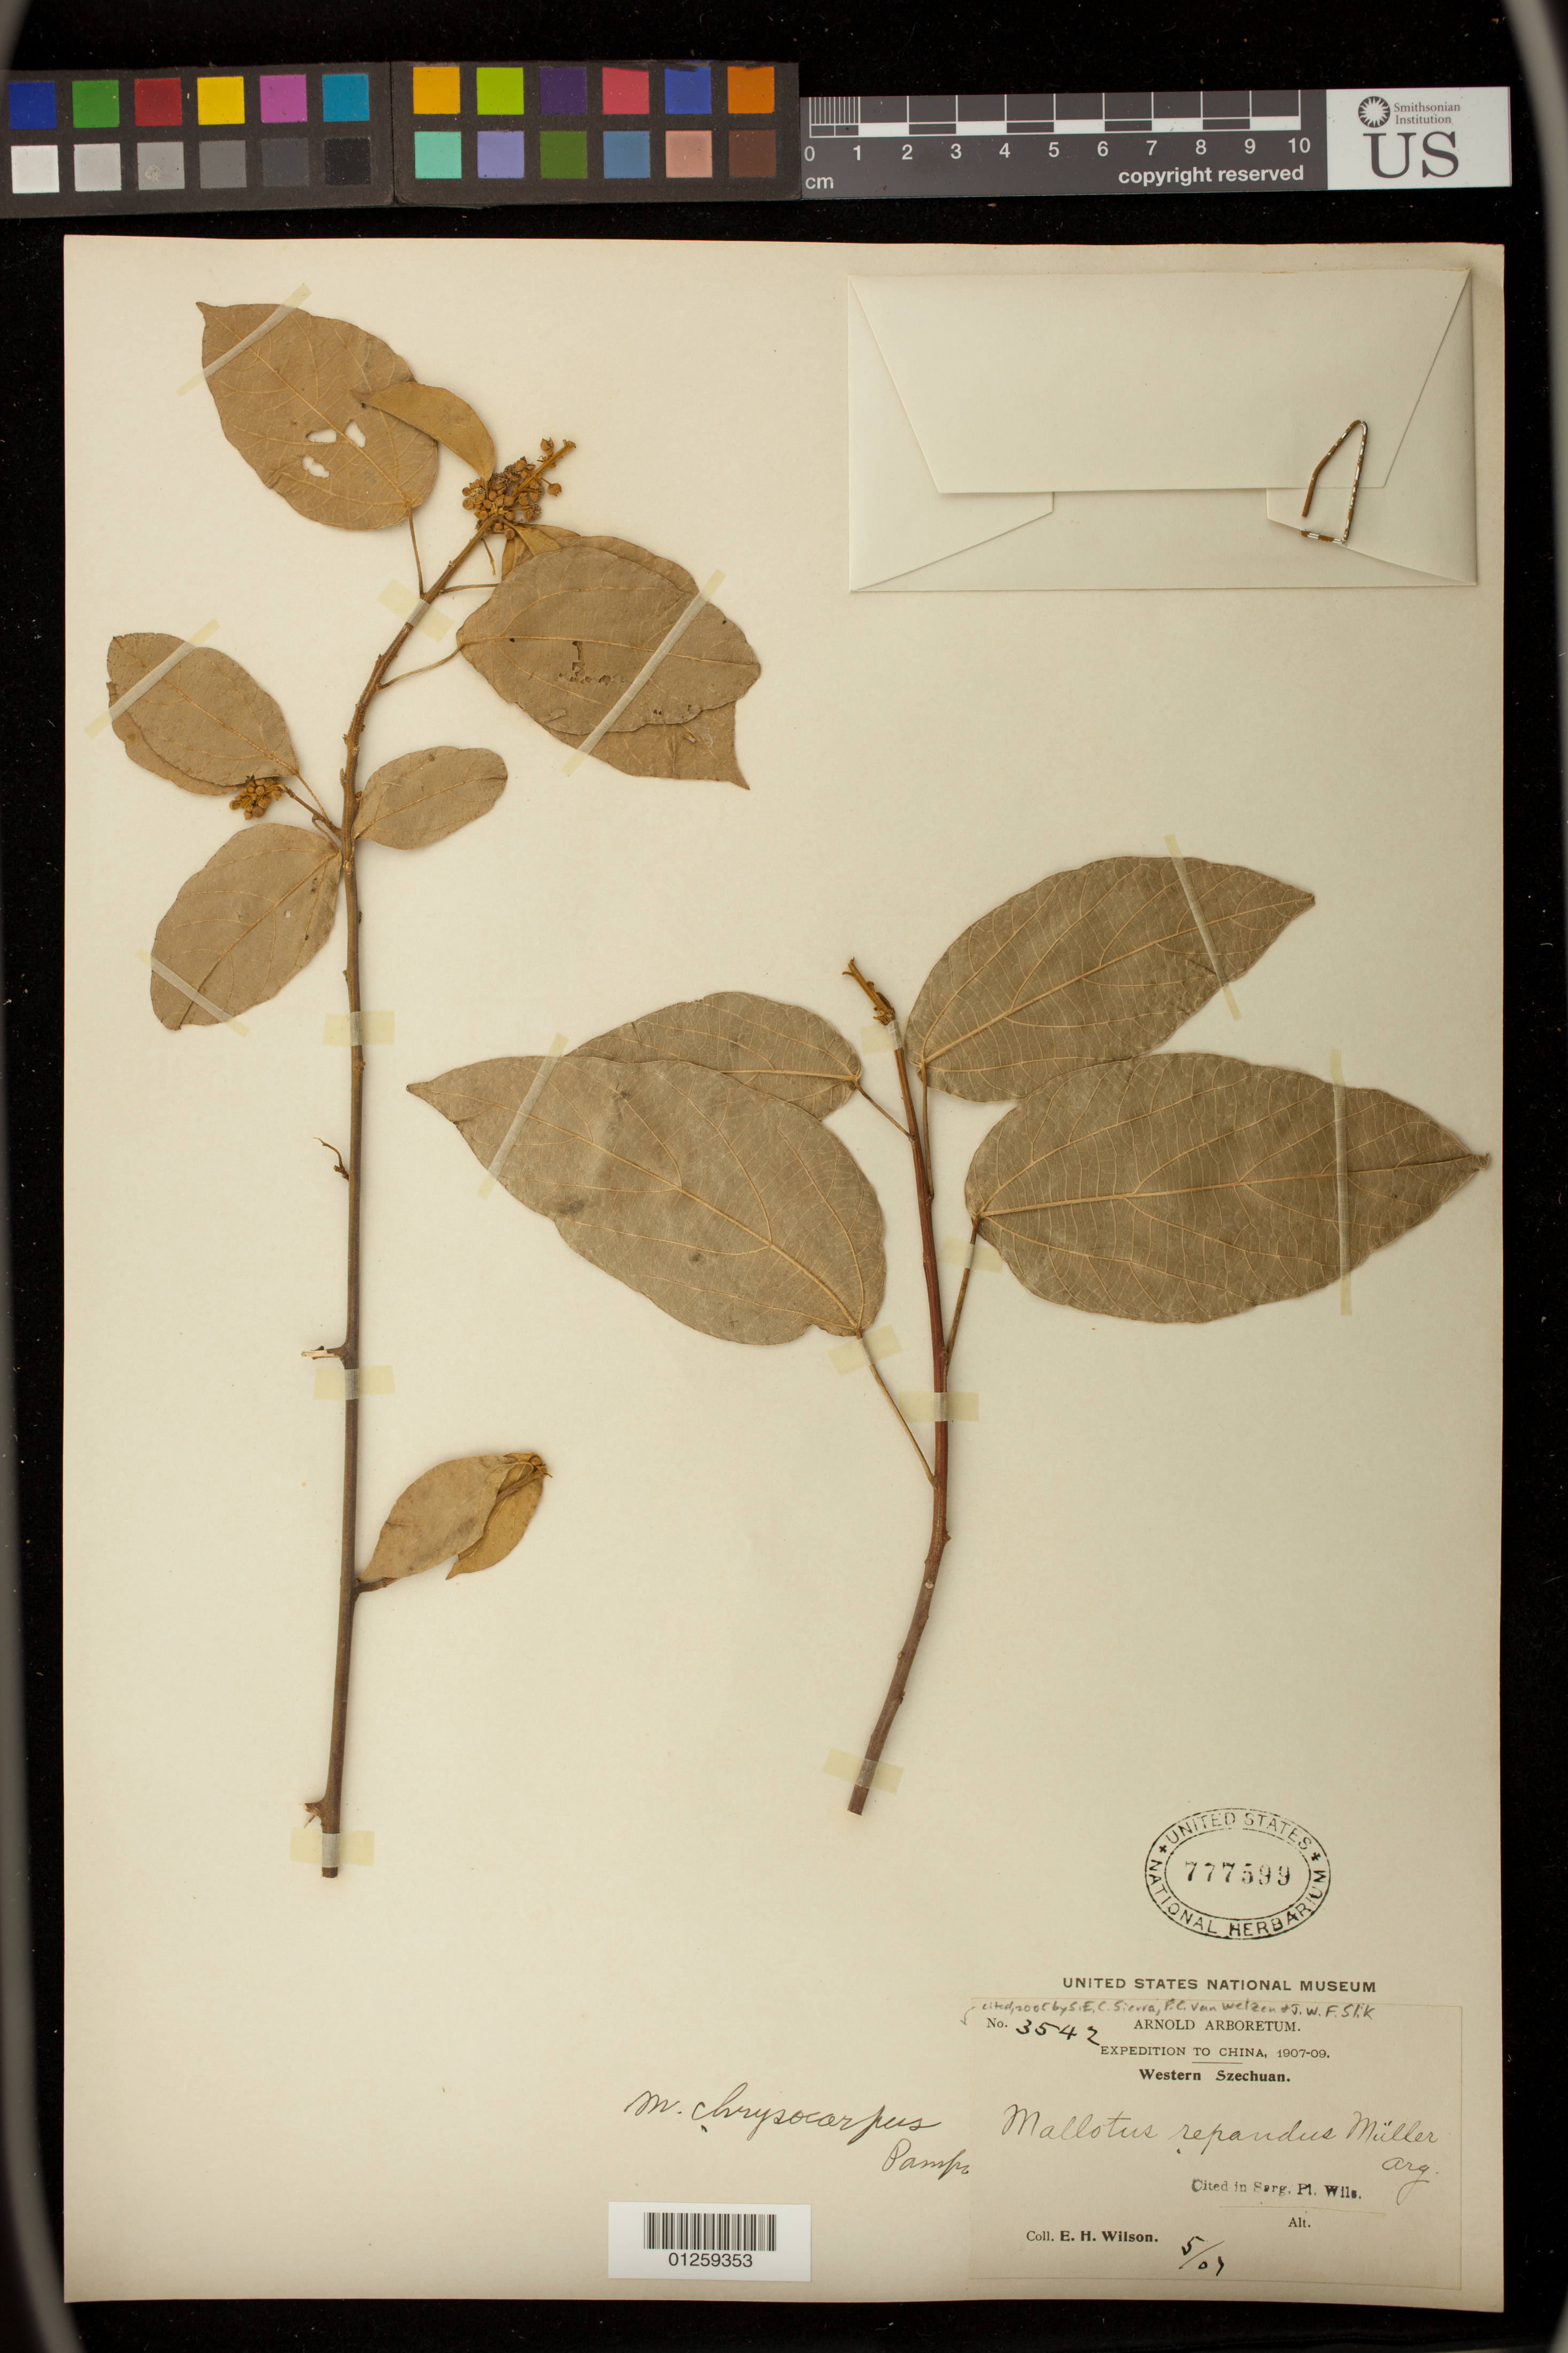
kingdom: Plantae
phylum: Tracheophyta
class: Magnoliopsida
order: Malpighiales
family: Euphorbiaceae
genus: Mallotus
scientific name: Mallotus repandus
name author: (Rottler) Müll. Arg.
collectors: E. H. Wilson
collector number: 3542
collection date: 1907-05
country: China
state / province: Sichuan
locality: Western Szechuan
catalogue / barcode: US 777599